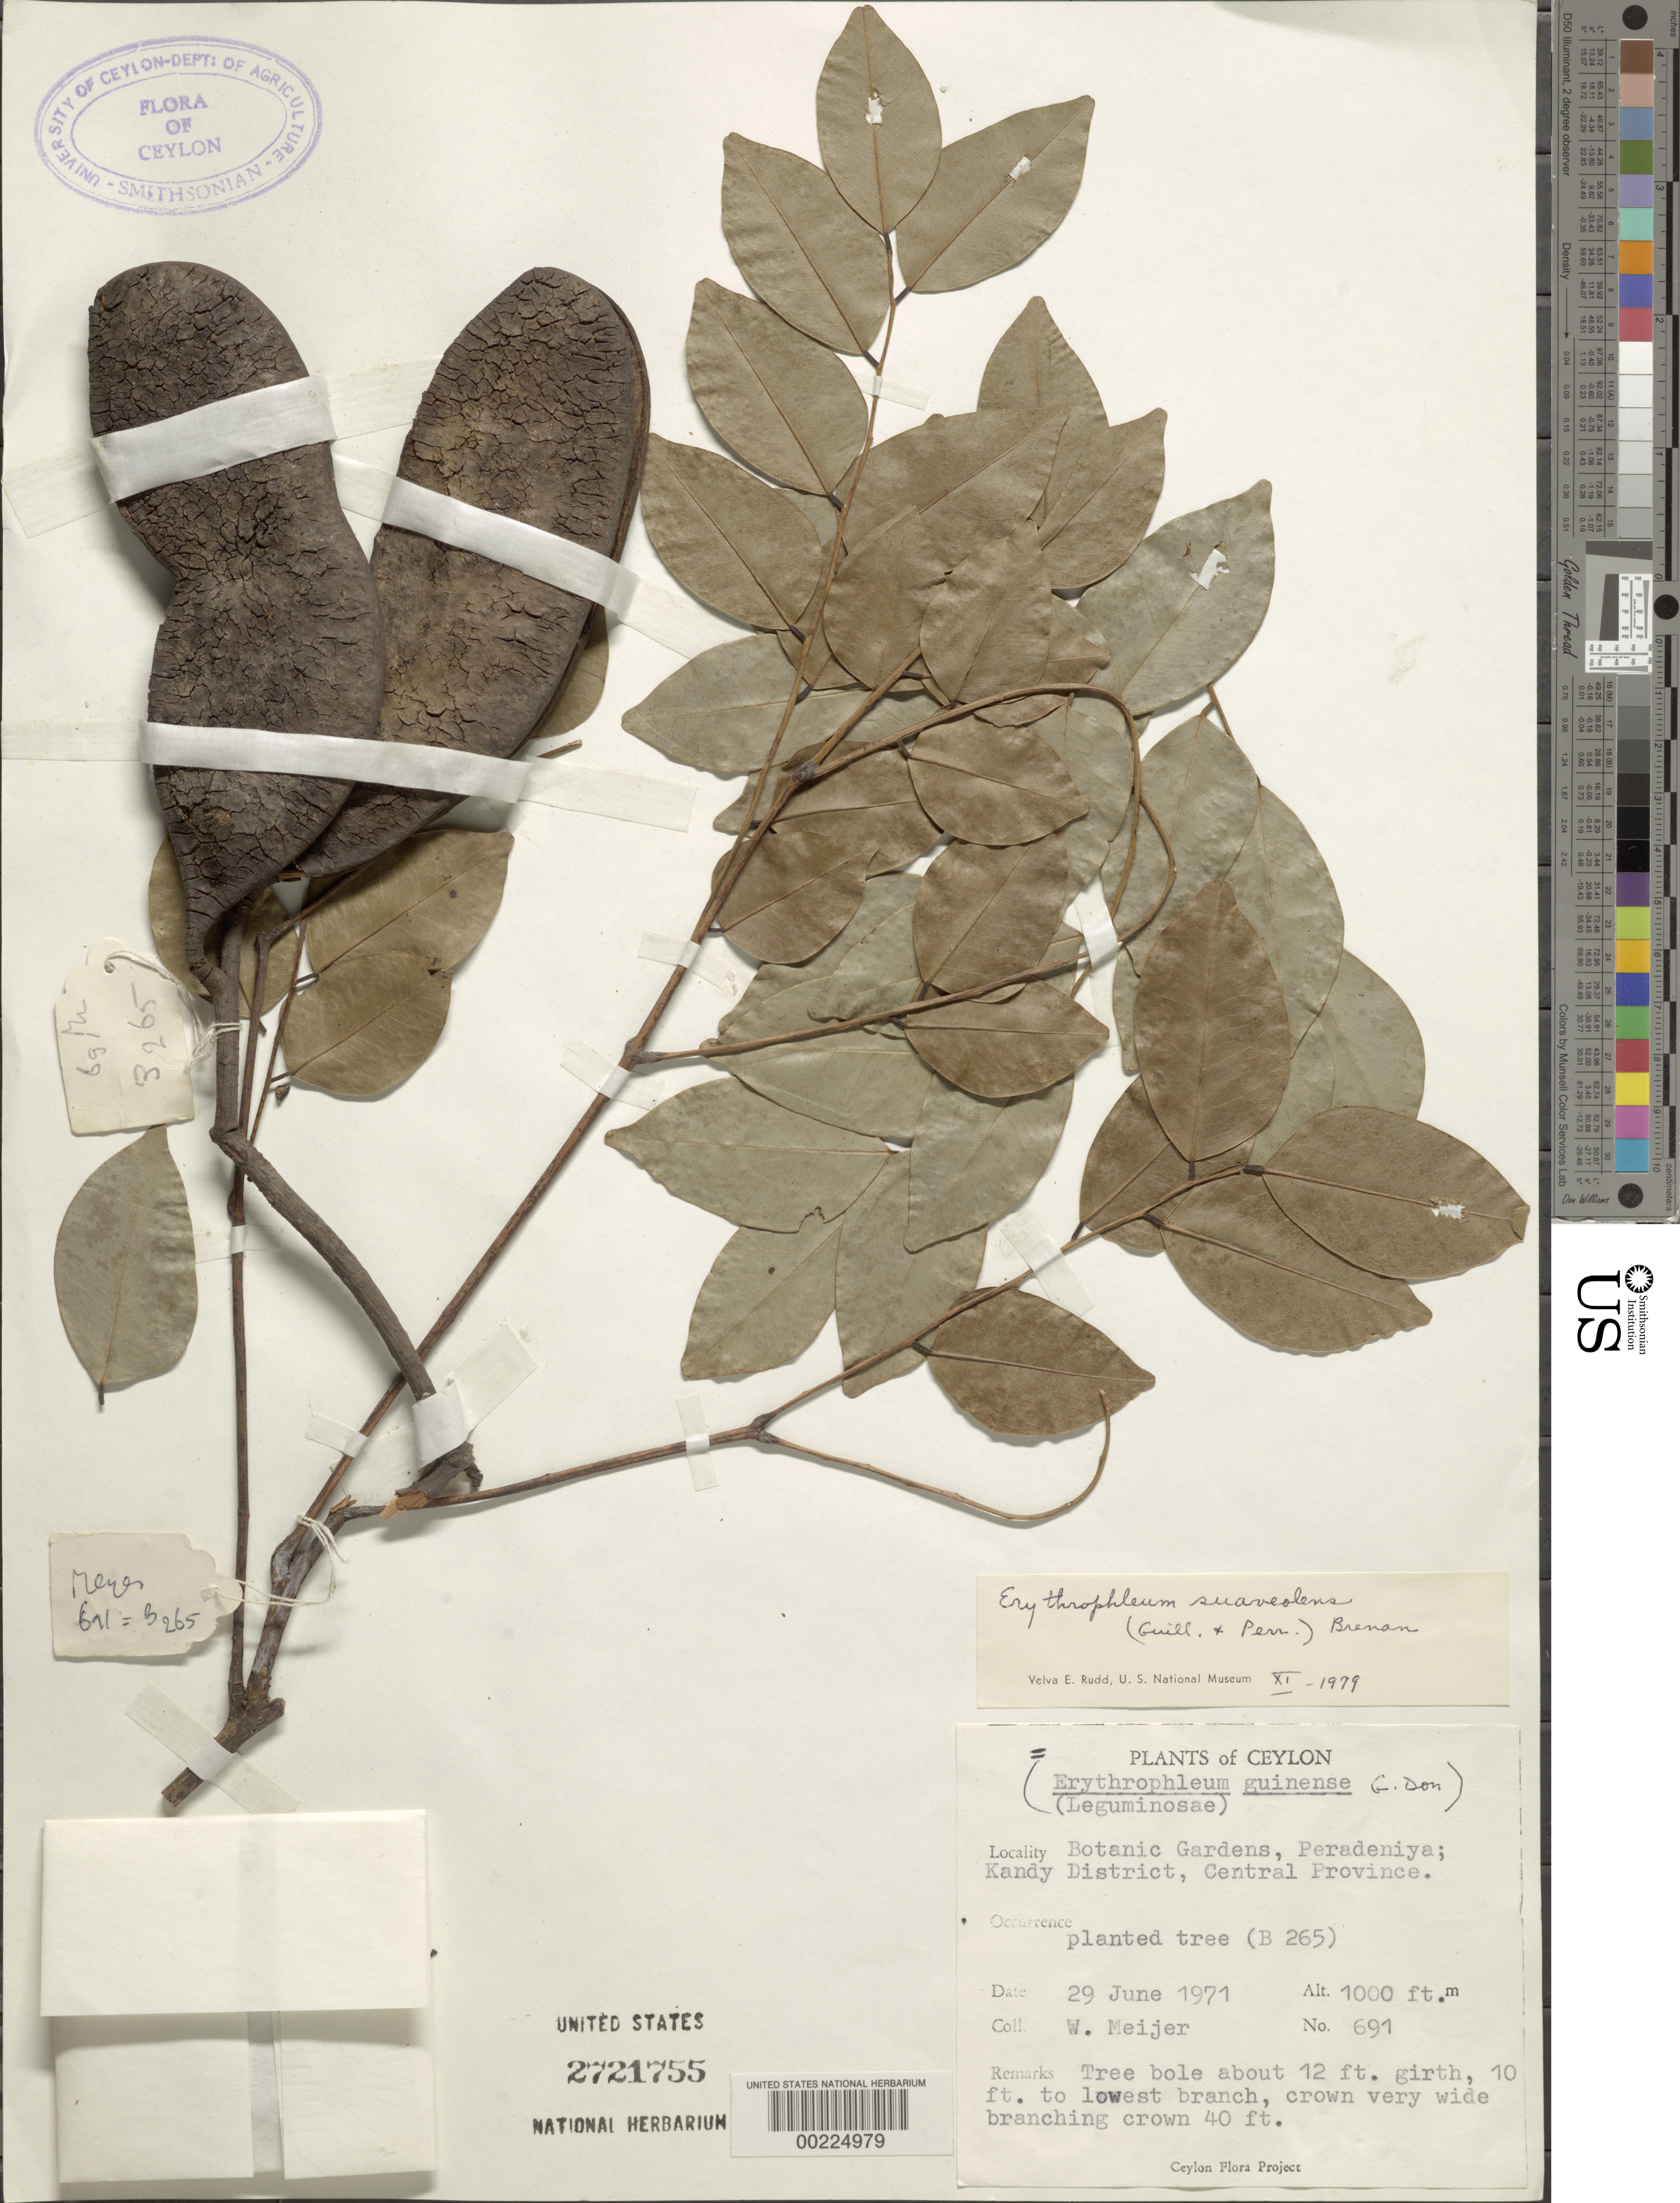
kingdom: Plantae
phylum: Tracheophyta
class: Magnoliopsida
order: Fabales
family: Fabaceae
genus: Erythrophleum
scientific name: Erythrophleum suaveolens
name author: (Guillem. & Perrott.) Brenan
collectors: W. Meijer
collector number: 691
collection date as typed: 29 Jun 1971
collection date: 1971-06-29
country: Sri Lanka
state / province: Central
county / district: Kandy Dist.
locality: Botanic gardens, peradeniya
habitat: Planted tree (b 265)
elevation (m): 305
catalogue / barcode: US 2721755